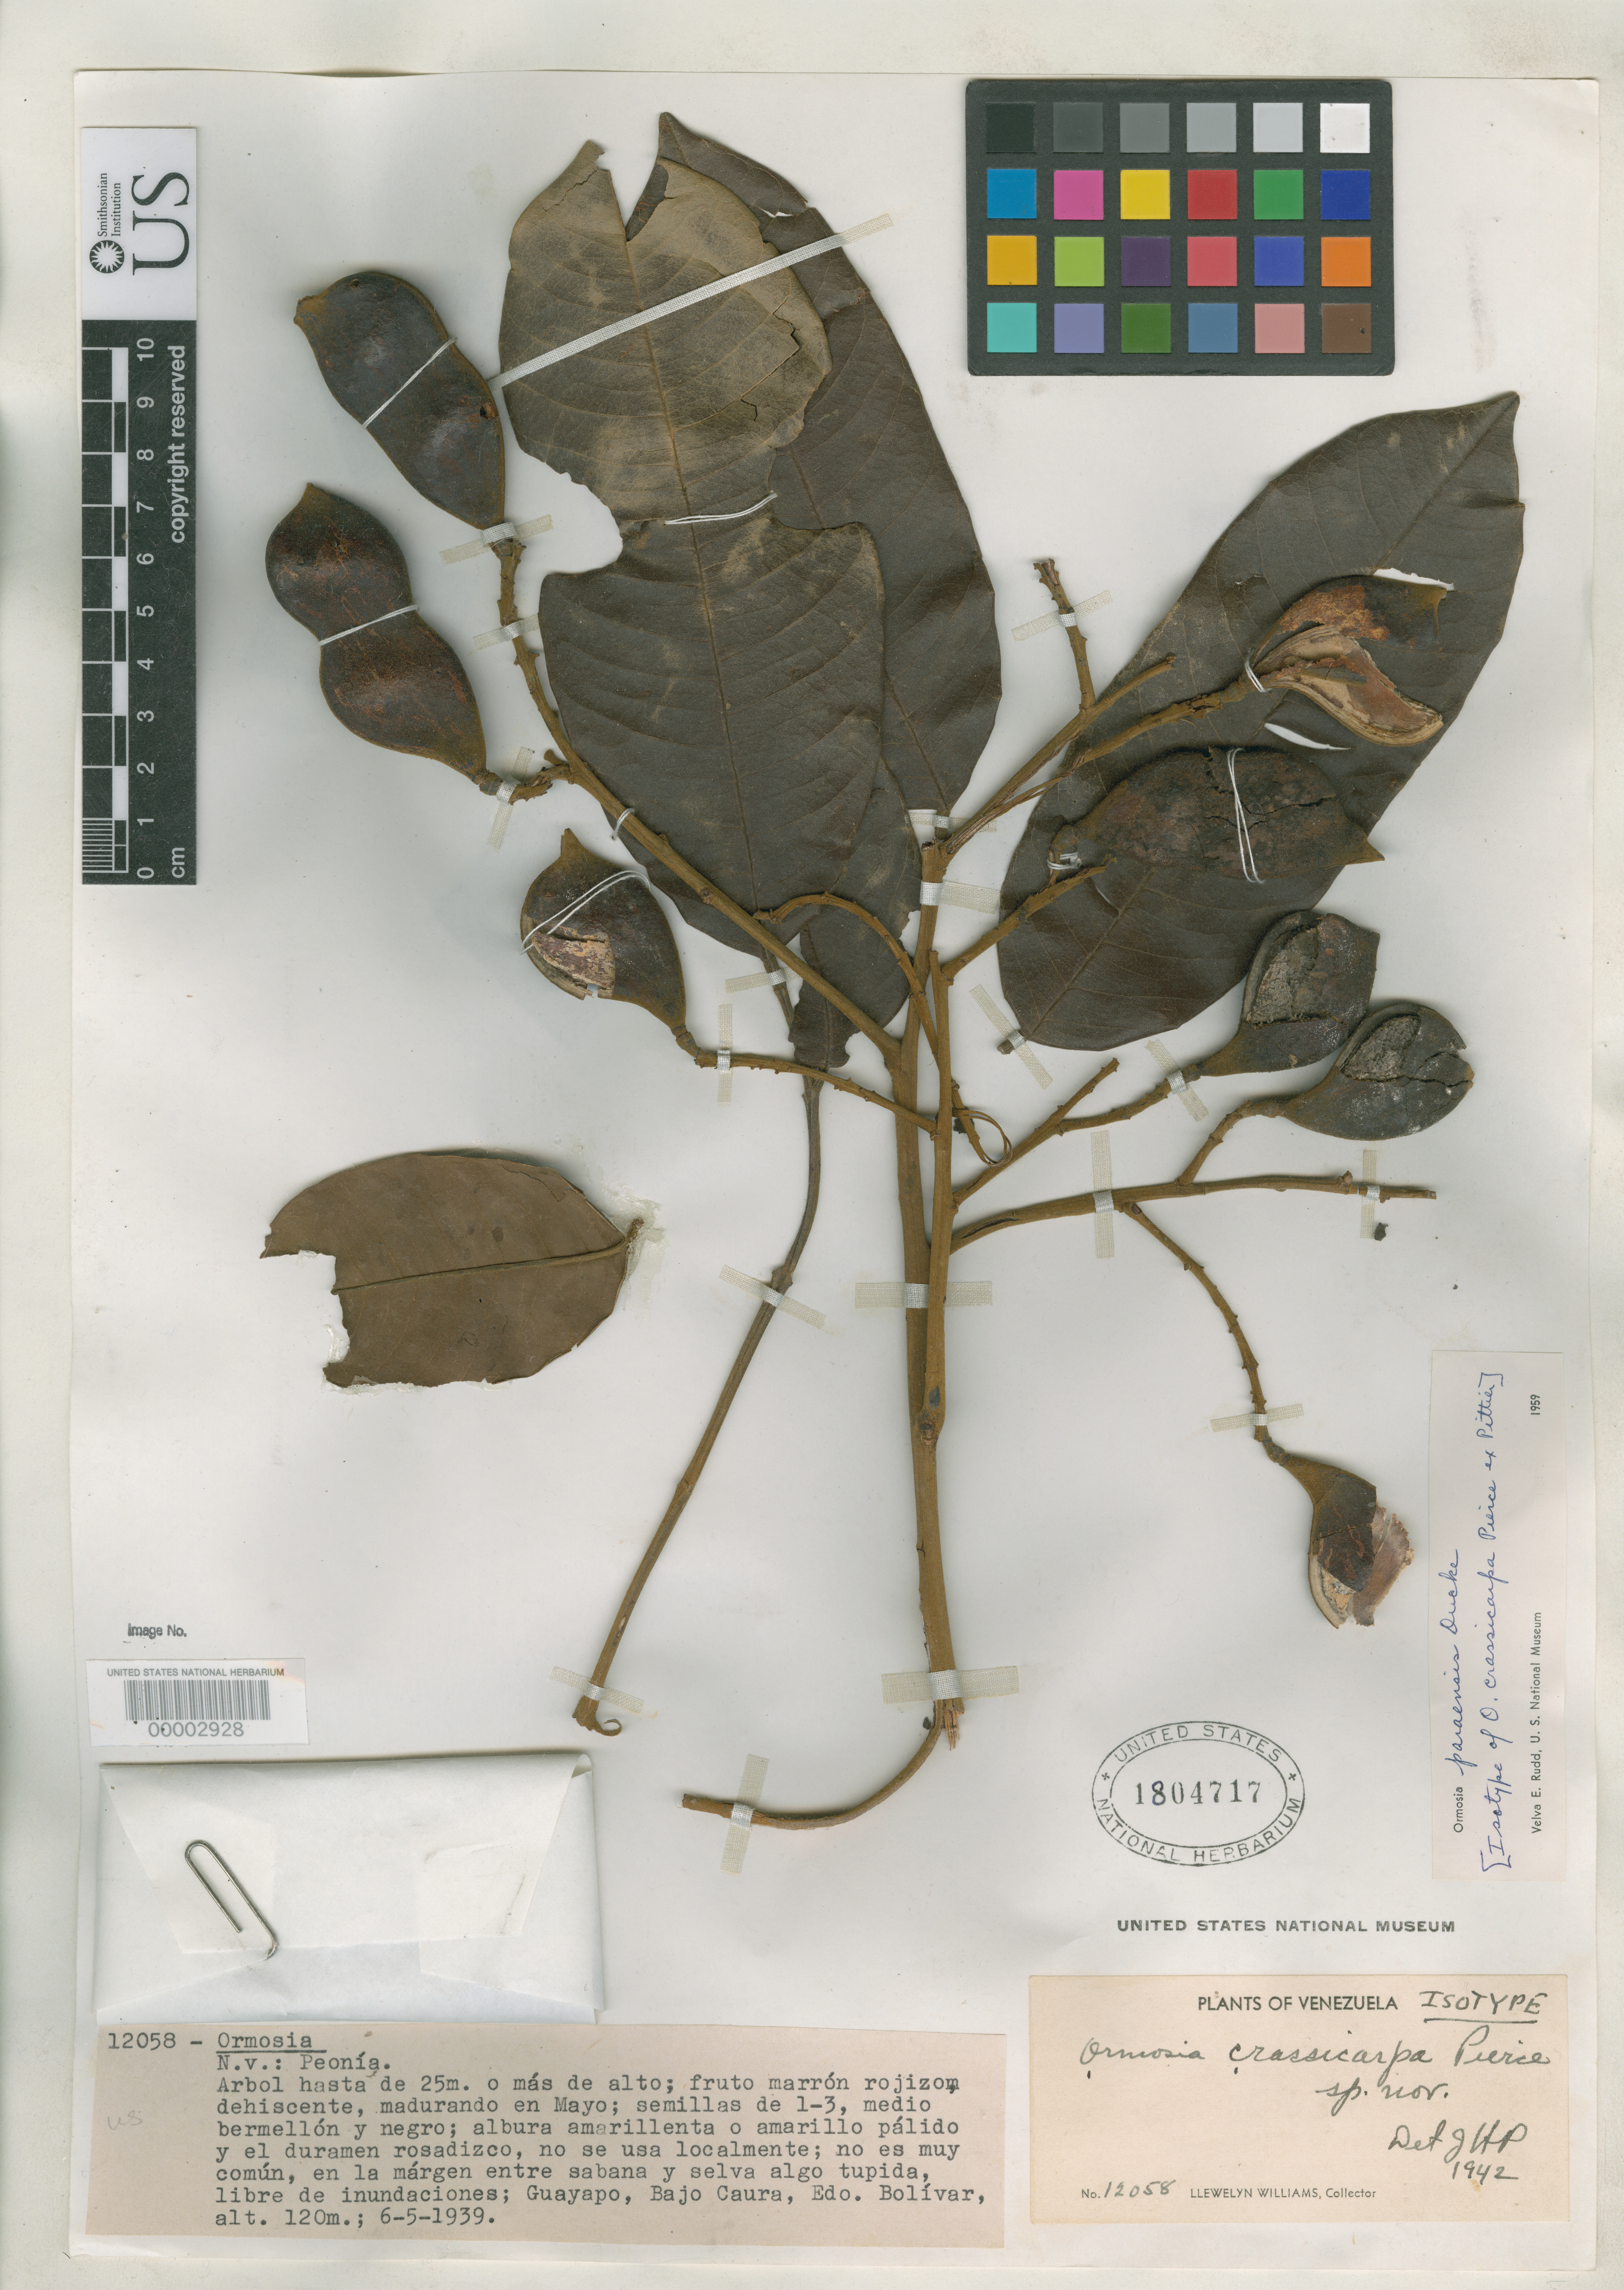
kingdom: Plantae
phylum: Tracheophyta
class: Magnoliopsida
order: Fabales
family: Fabaceae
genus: Ormosia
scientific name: Ormosia crassicarpa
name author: Pierre ex Pittier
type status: Isotype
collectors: Ll. Williams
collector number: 12058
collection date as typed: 1939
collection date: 1939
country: Venezuela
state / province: Bolivar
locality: Guayapo, Bajo Caura.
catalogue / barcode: US 1804717